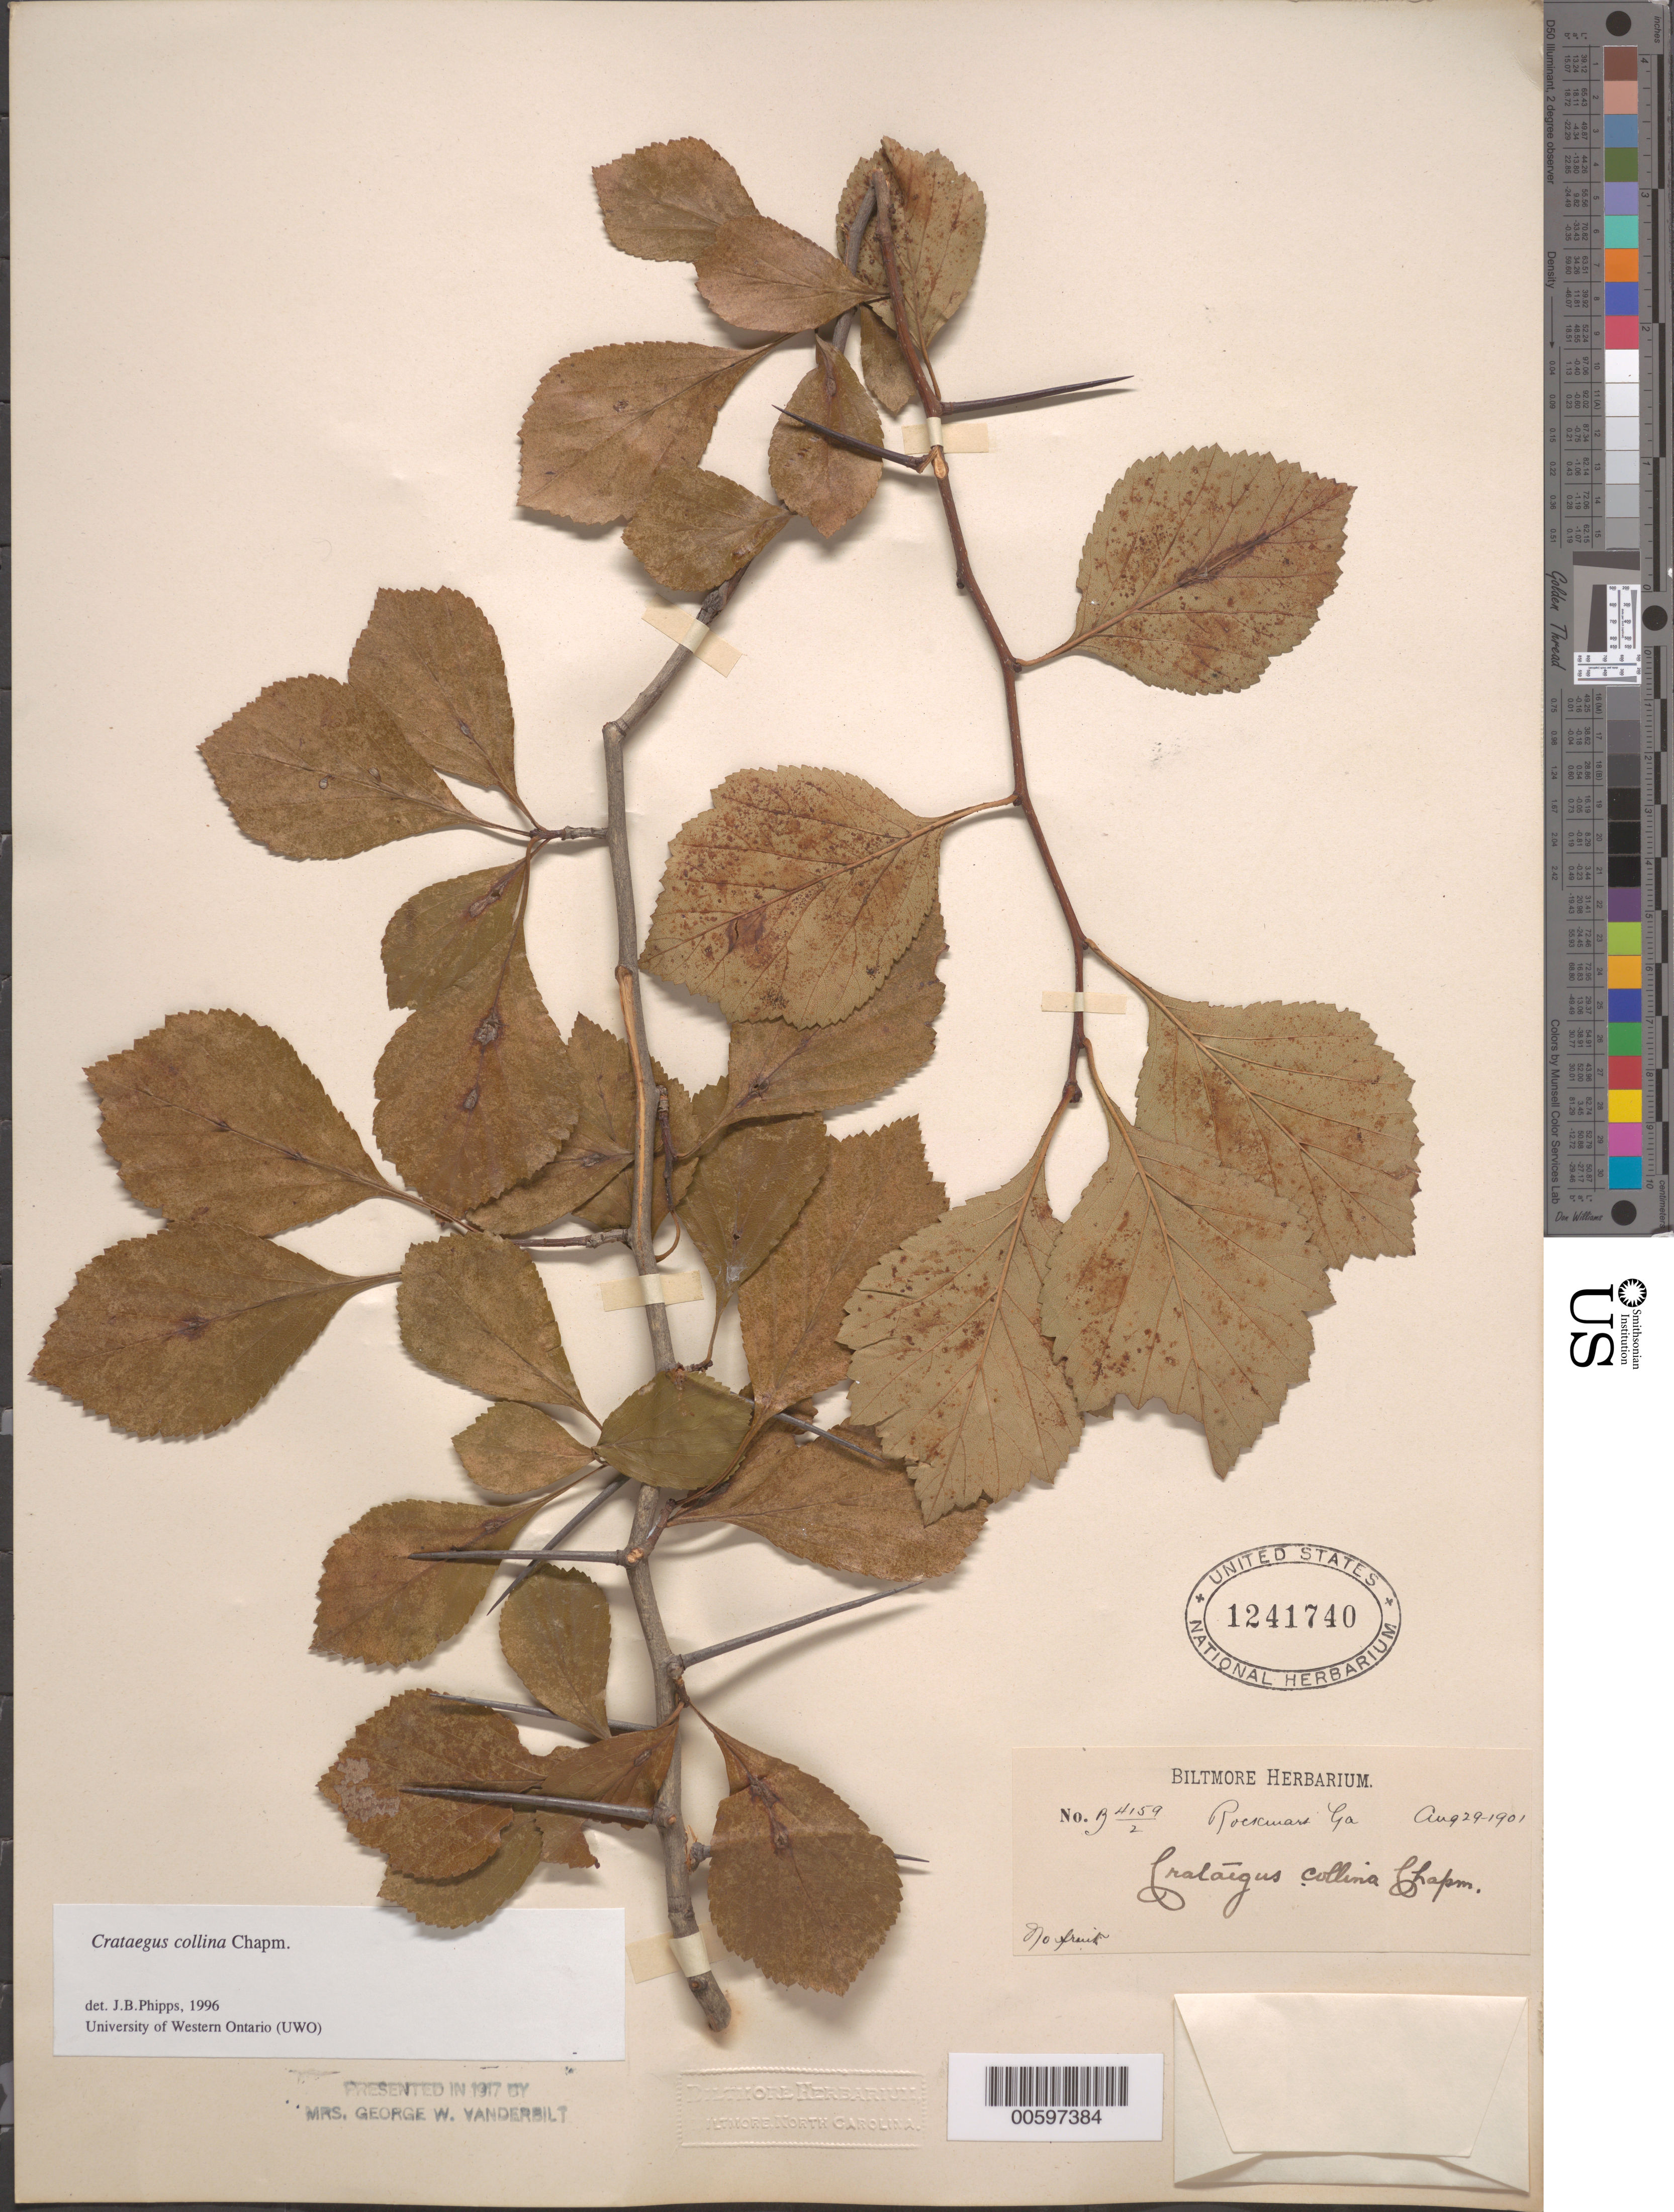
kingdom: Plantae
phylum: Tracheophyta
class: Magnoliopsida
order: Rosales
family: Rosaceae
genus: Crataegus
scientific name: Crataegus collina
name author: Chapm.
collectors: ex herb. Biltmore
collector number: B4159/2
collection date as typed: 29 Aug 1901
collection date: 1901-08-29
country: United States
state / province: Georgia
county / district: Polk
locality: Rockmart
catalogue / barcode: US 1241740